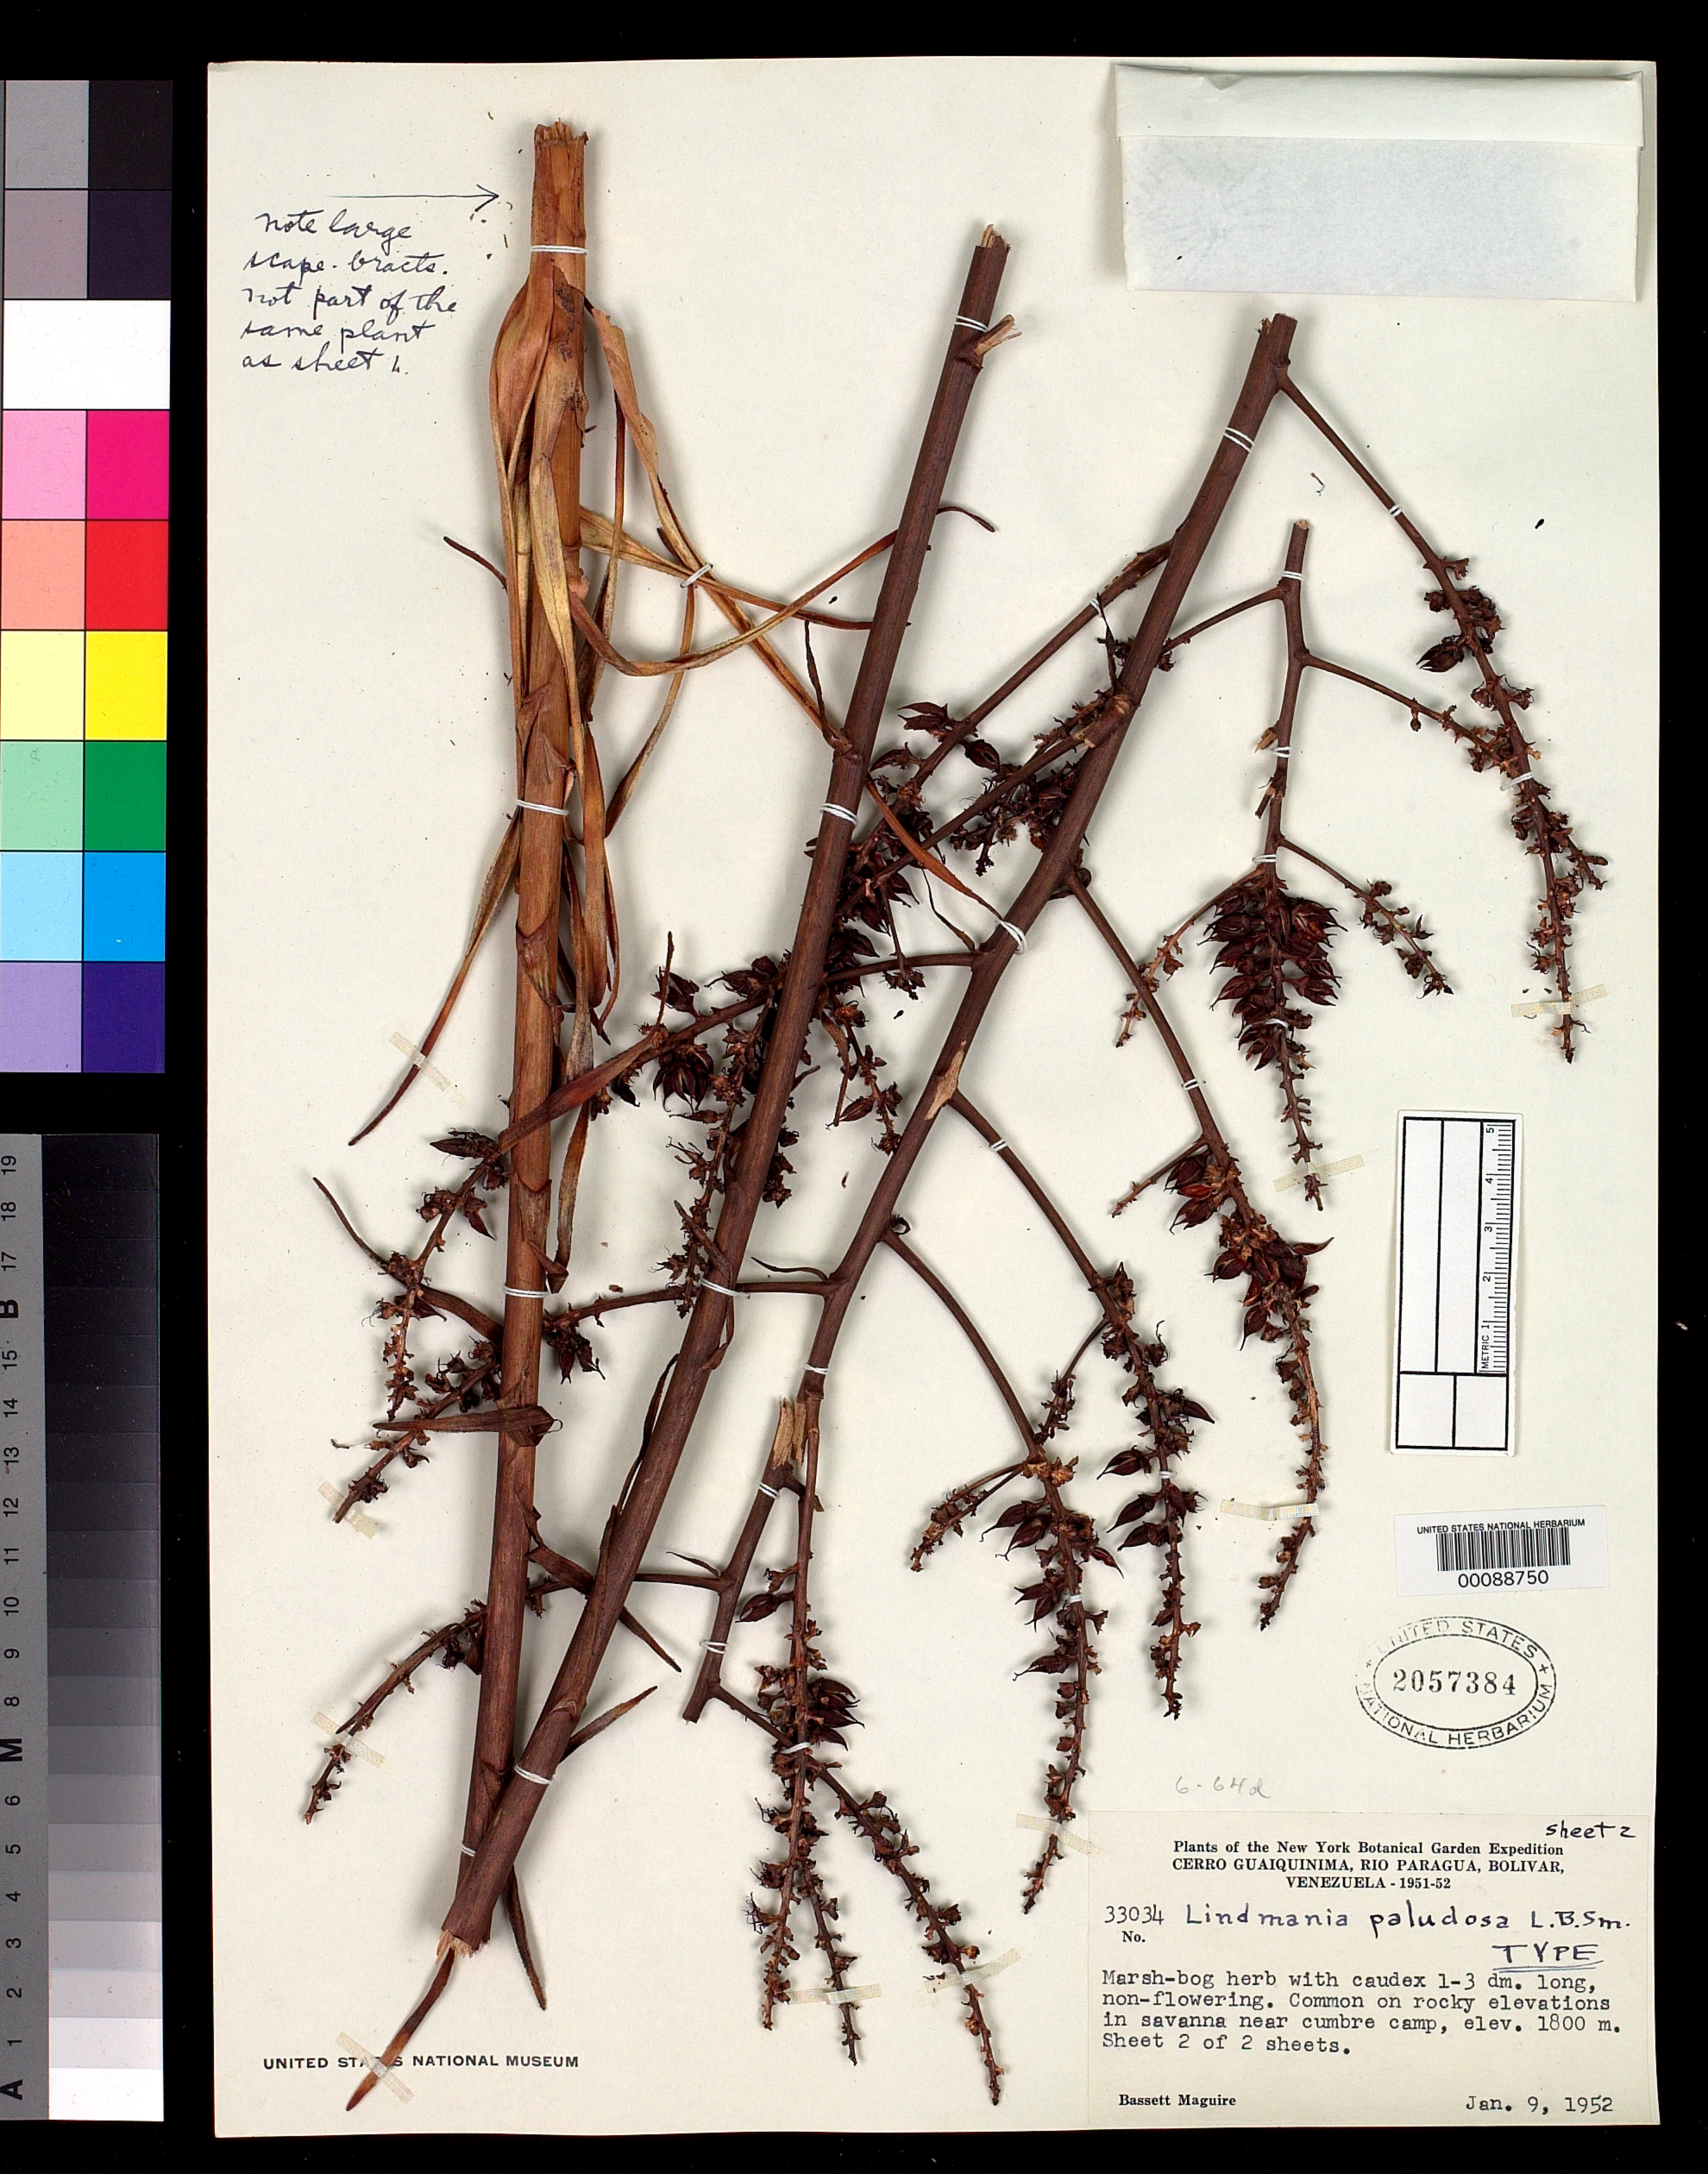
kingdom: Plantae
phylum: Tracheophyta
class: Liliopsida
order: Poales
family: Bromeliaceae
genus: Lindmania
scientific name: Lindmania paludosa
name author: L.B. Sm.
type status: Holotype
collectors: B. Maguire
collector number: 33034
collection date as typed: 09 Jan 1952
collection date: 1952-01-09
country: Venezuela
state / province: Bolivar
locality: Cerro Guaiquinima, Rio Paragua.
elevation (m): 1800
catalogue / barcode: US 2057384